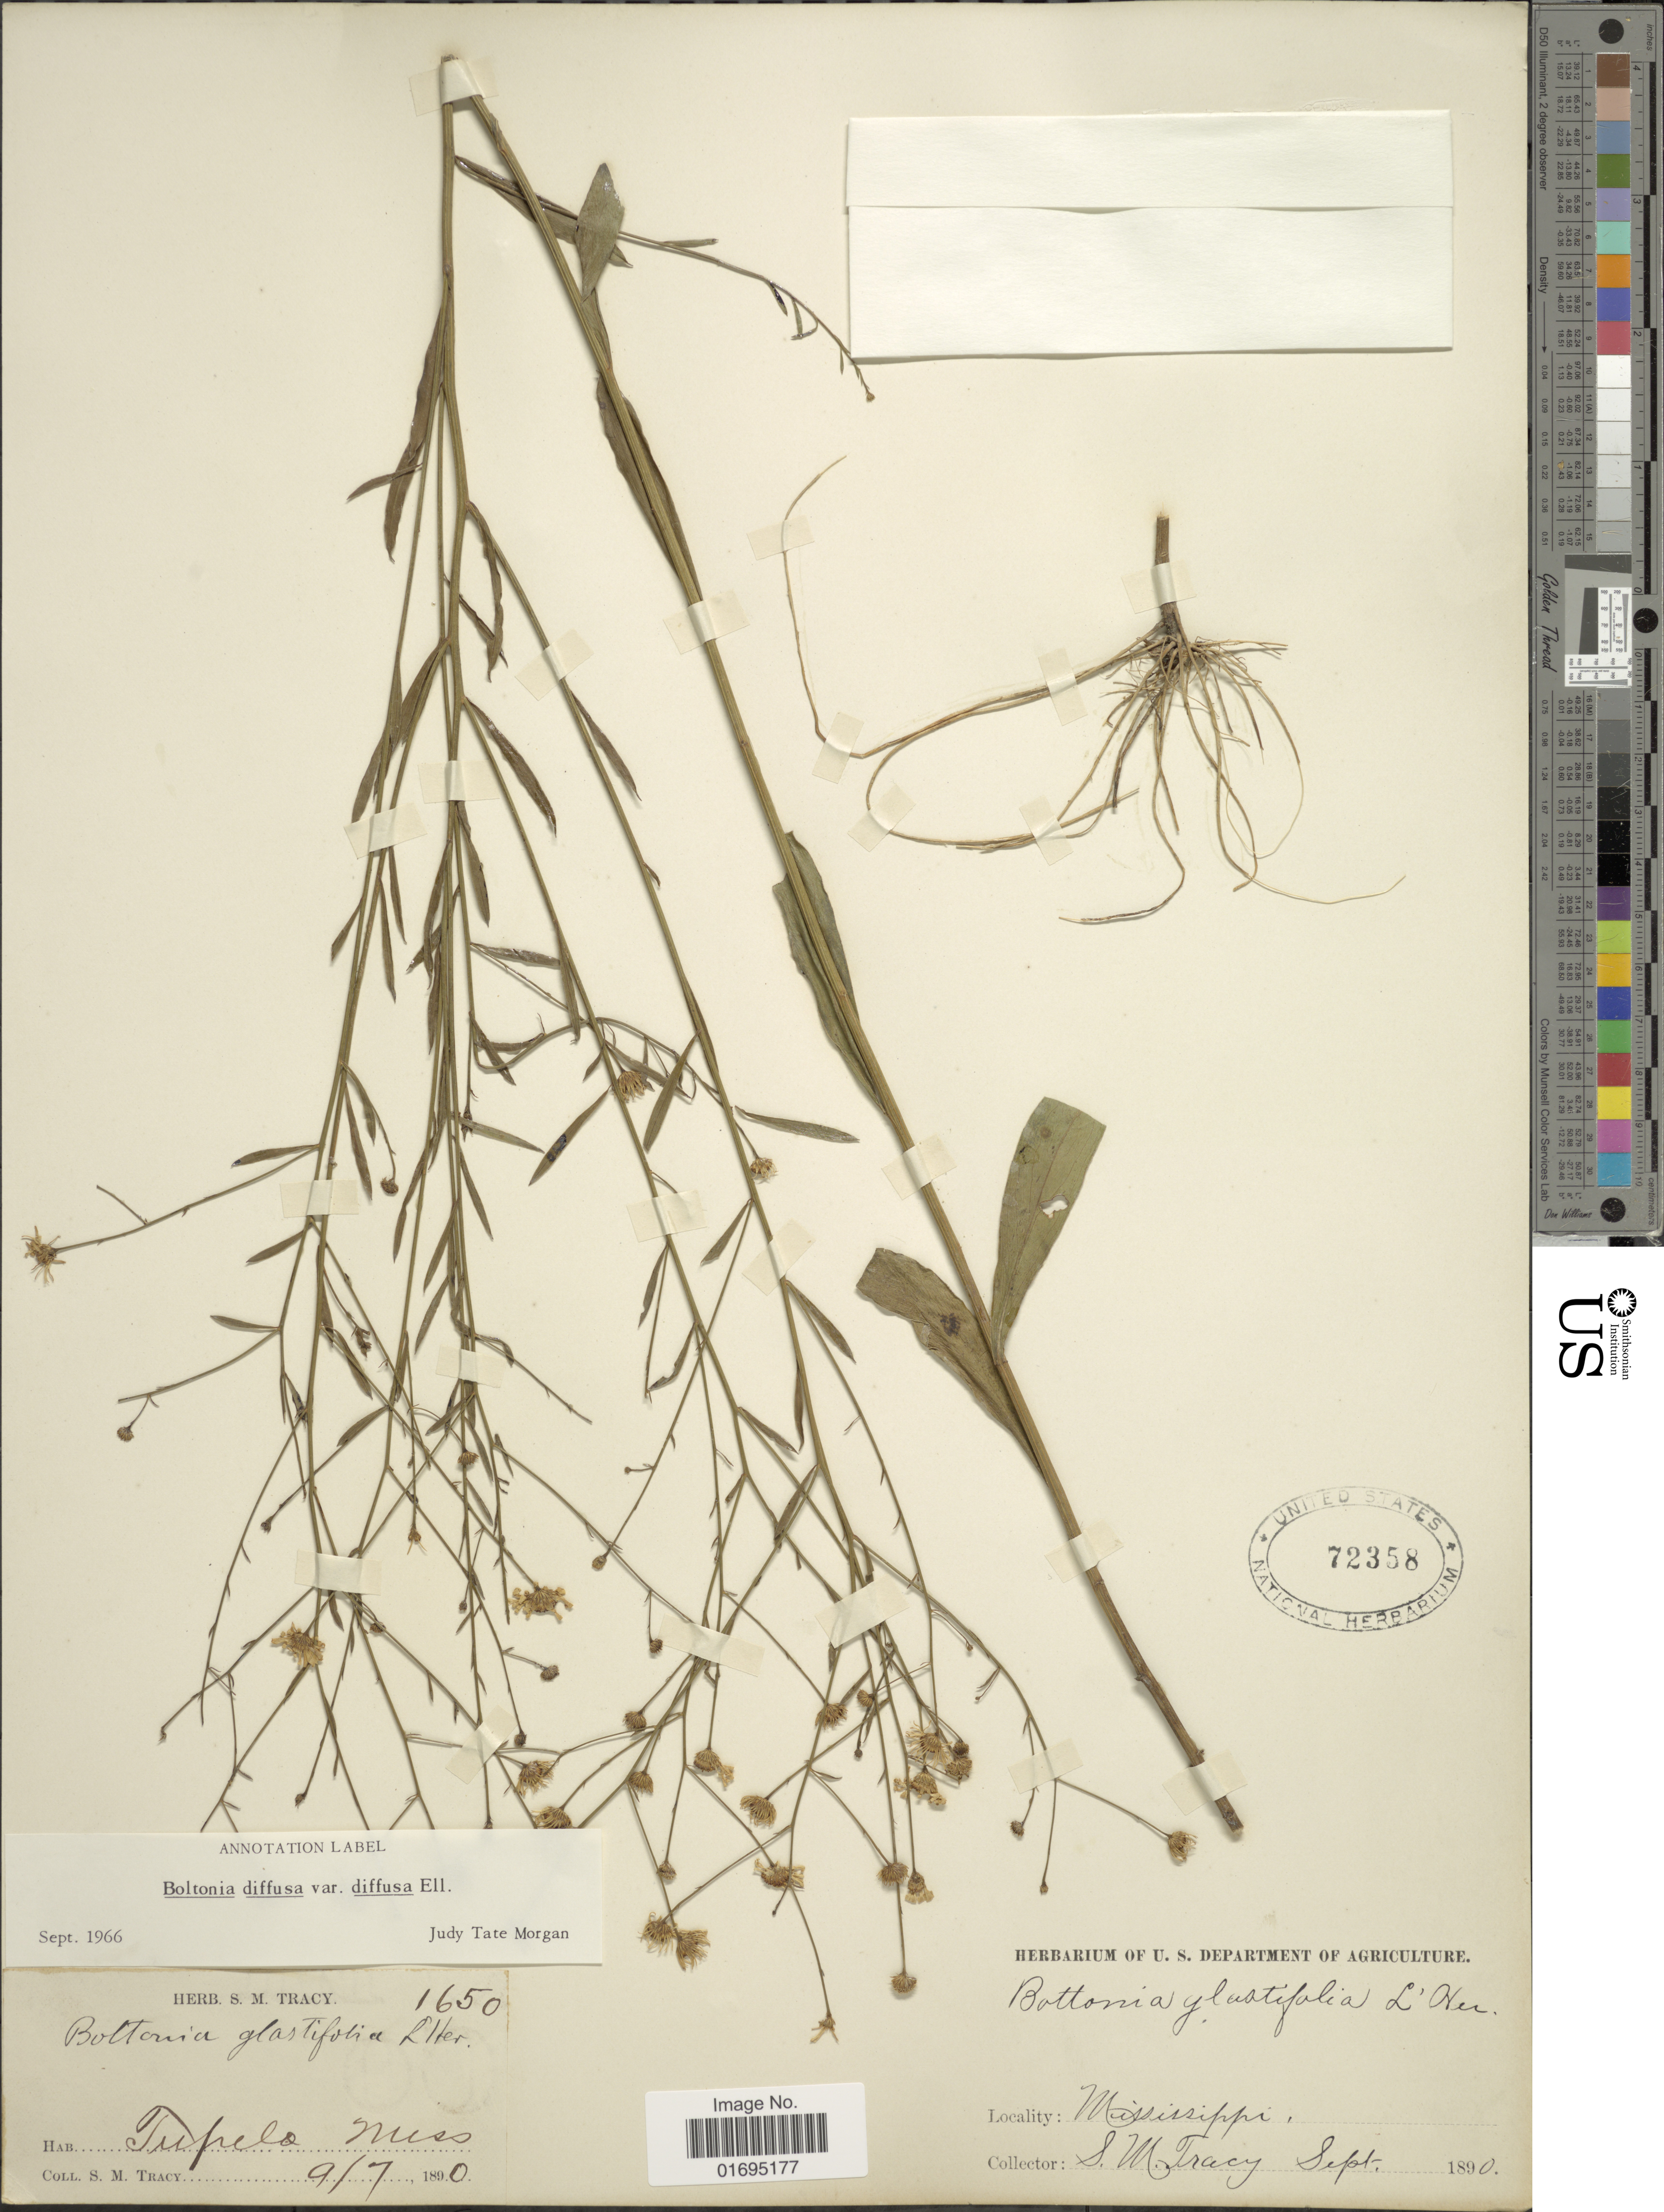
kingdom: Plantae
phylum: Tracheophyta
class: Magnoliopsida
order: Asterales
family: Asteraceae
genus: Boltonia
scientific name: Boltonia diffusa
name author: Elliott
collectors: S. Stracy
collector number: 1650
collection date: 1890-09-07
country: United States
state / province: Mississippi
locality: Tupelo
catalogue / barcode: US 72358